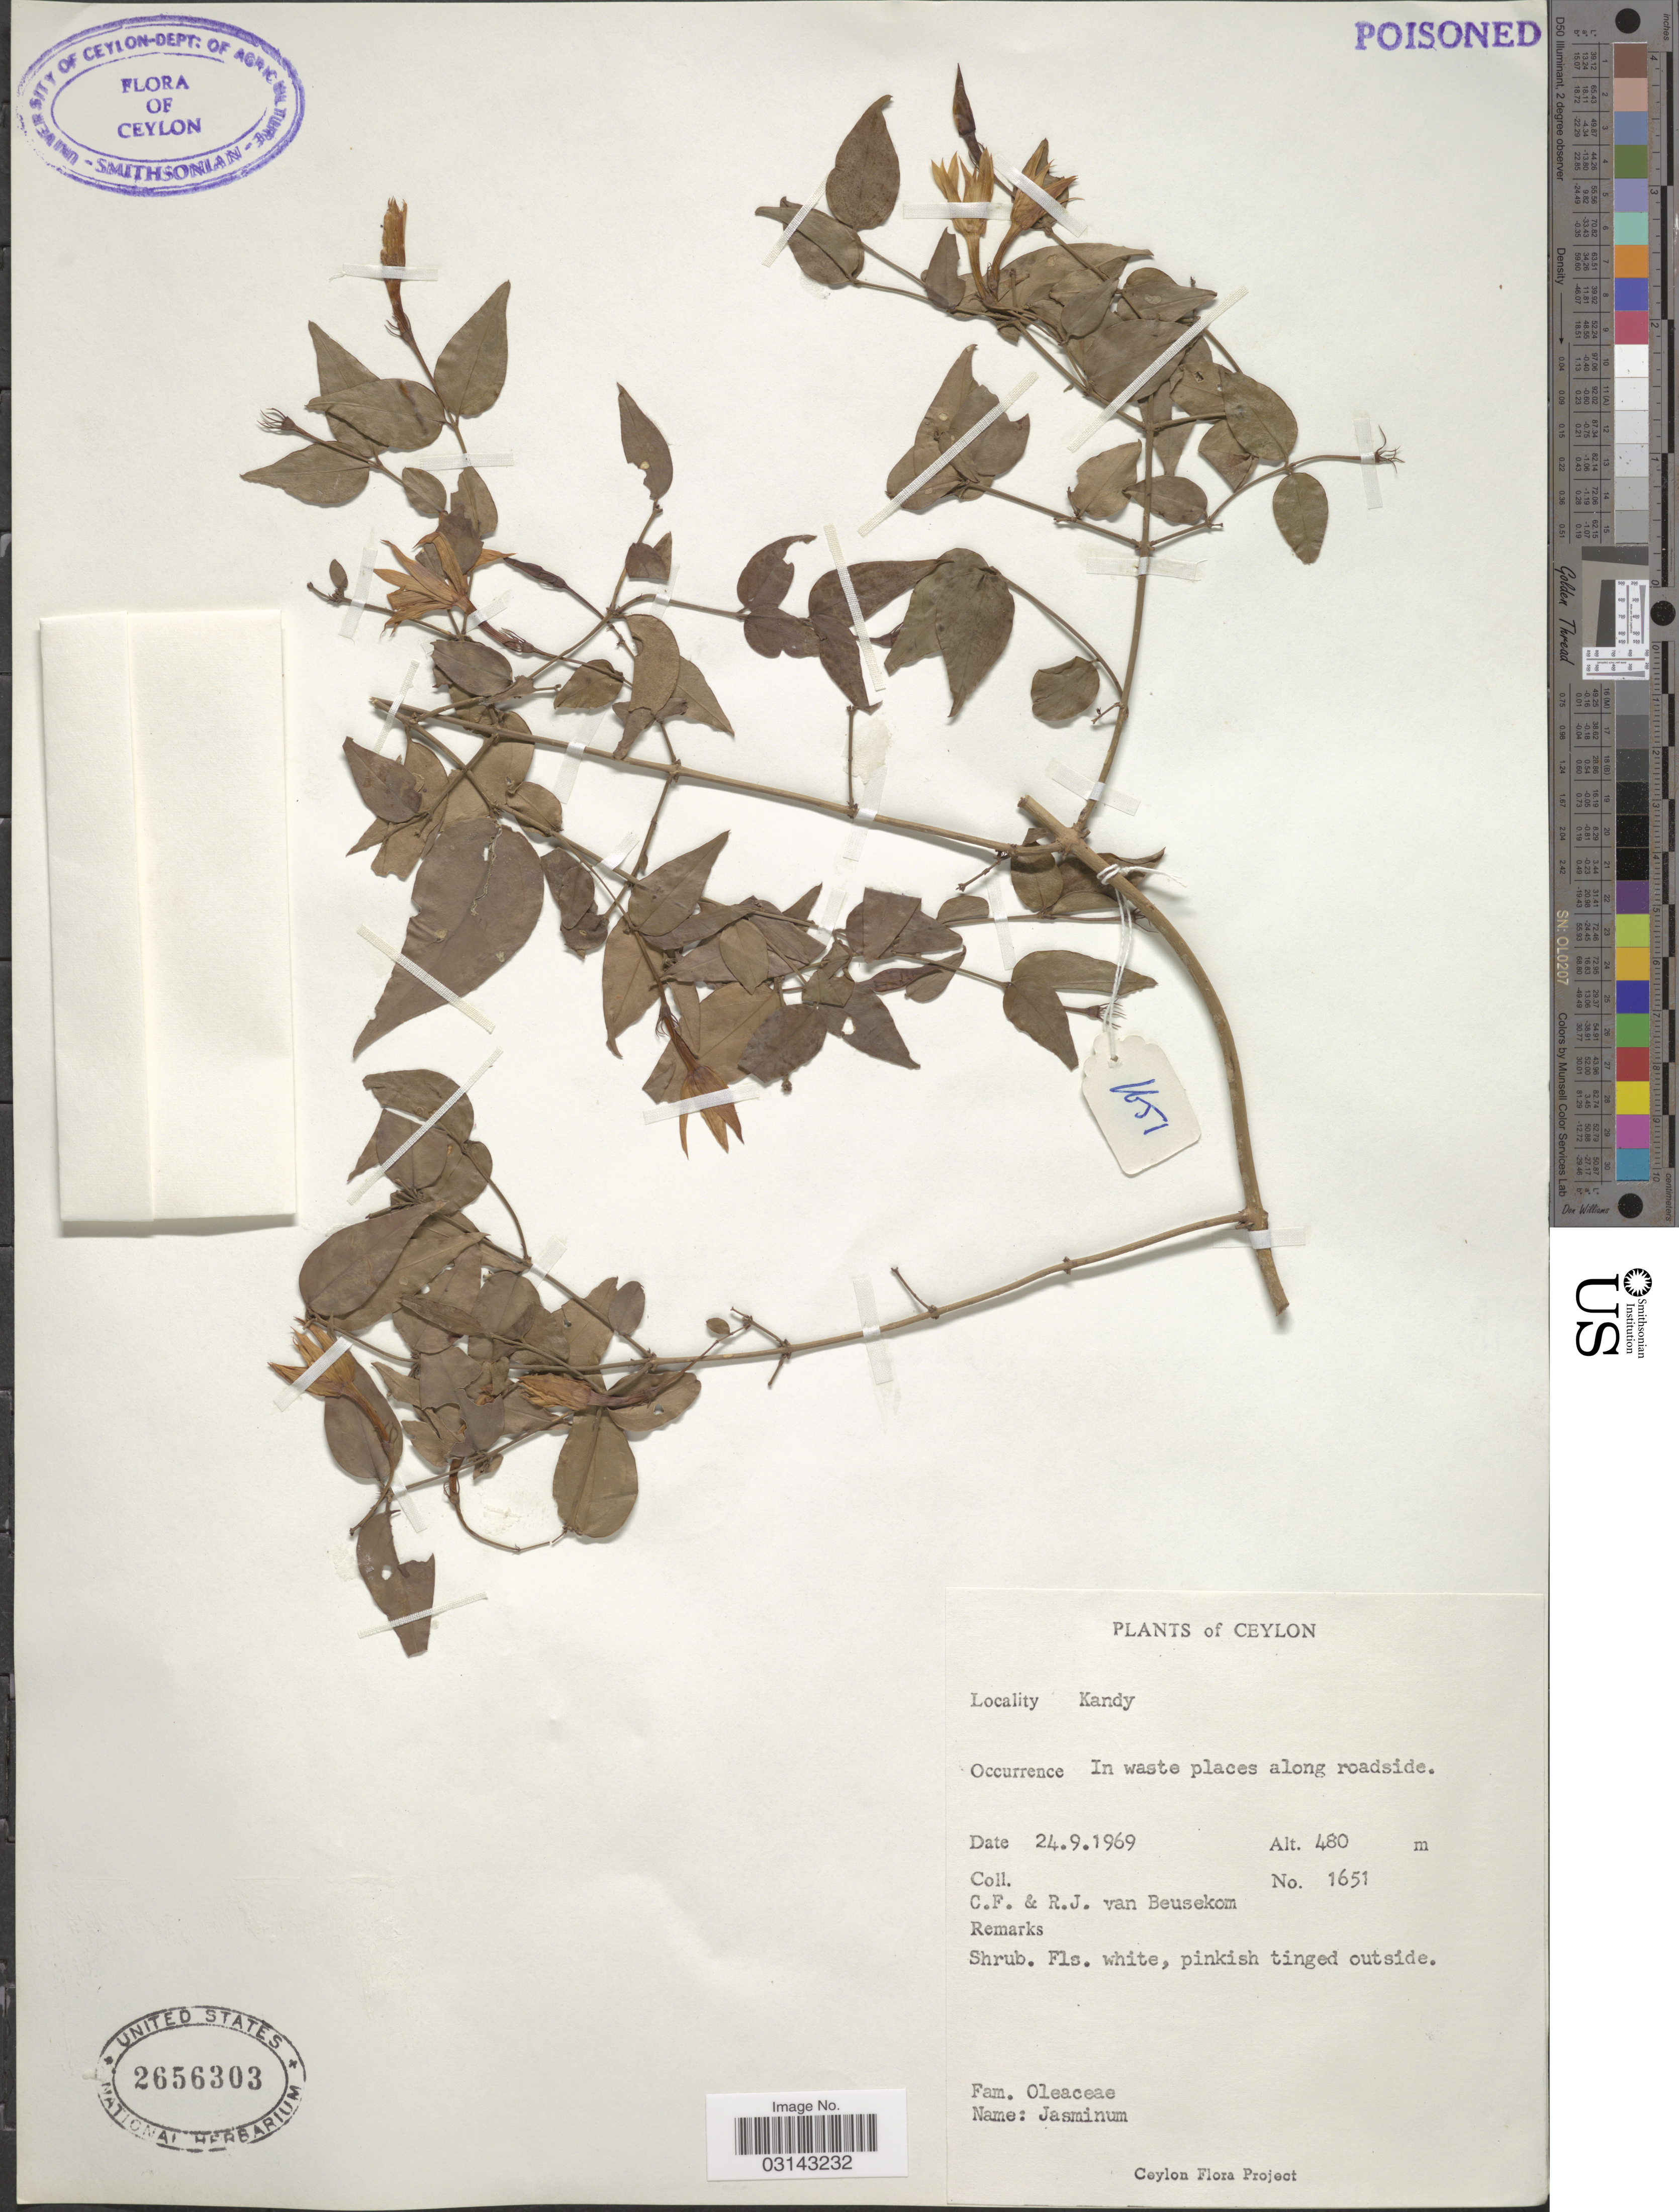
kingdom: Plantae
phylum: Tracheophyta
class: Magnoliopsida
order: Lamiales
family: Oleaceae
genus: Jasminum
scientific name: Jasminum angustifolium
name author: (L.) Willd.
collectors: C. F. Beusekom & R. Beusekom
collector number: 1651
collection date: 1969-09-24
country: Sri Lanka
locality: Ceylon. Kandy.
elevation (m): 480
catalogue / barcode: US 2656303